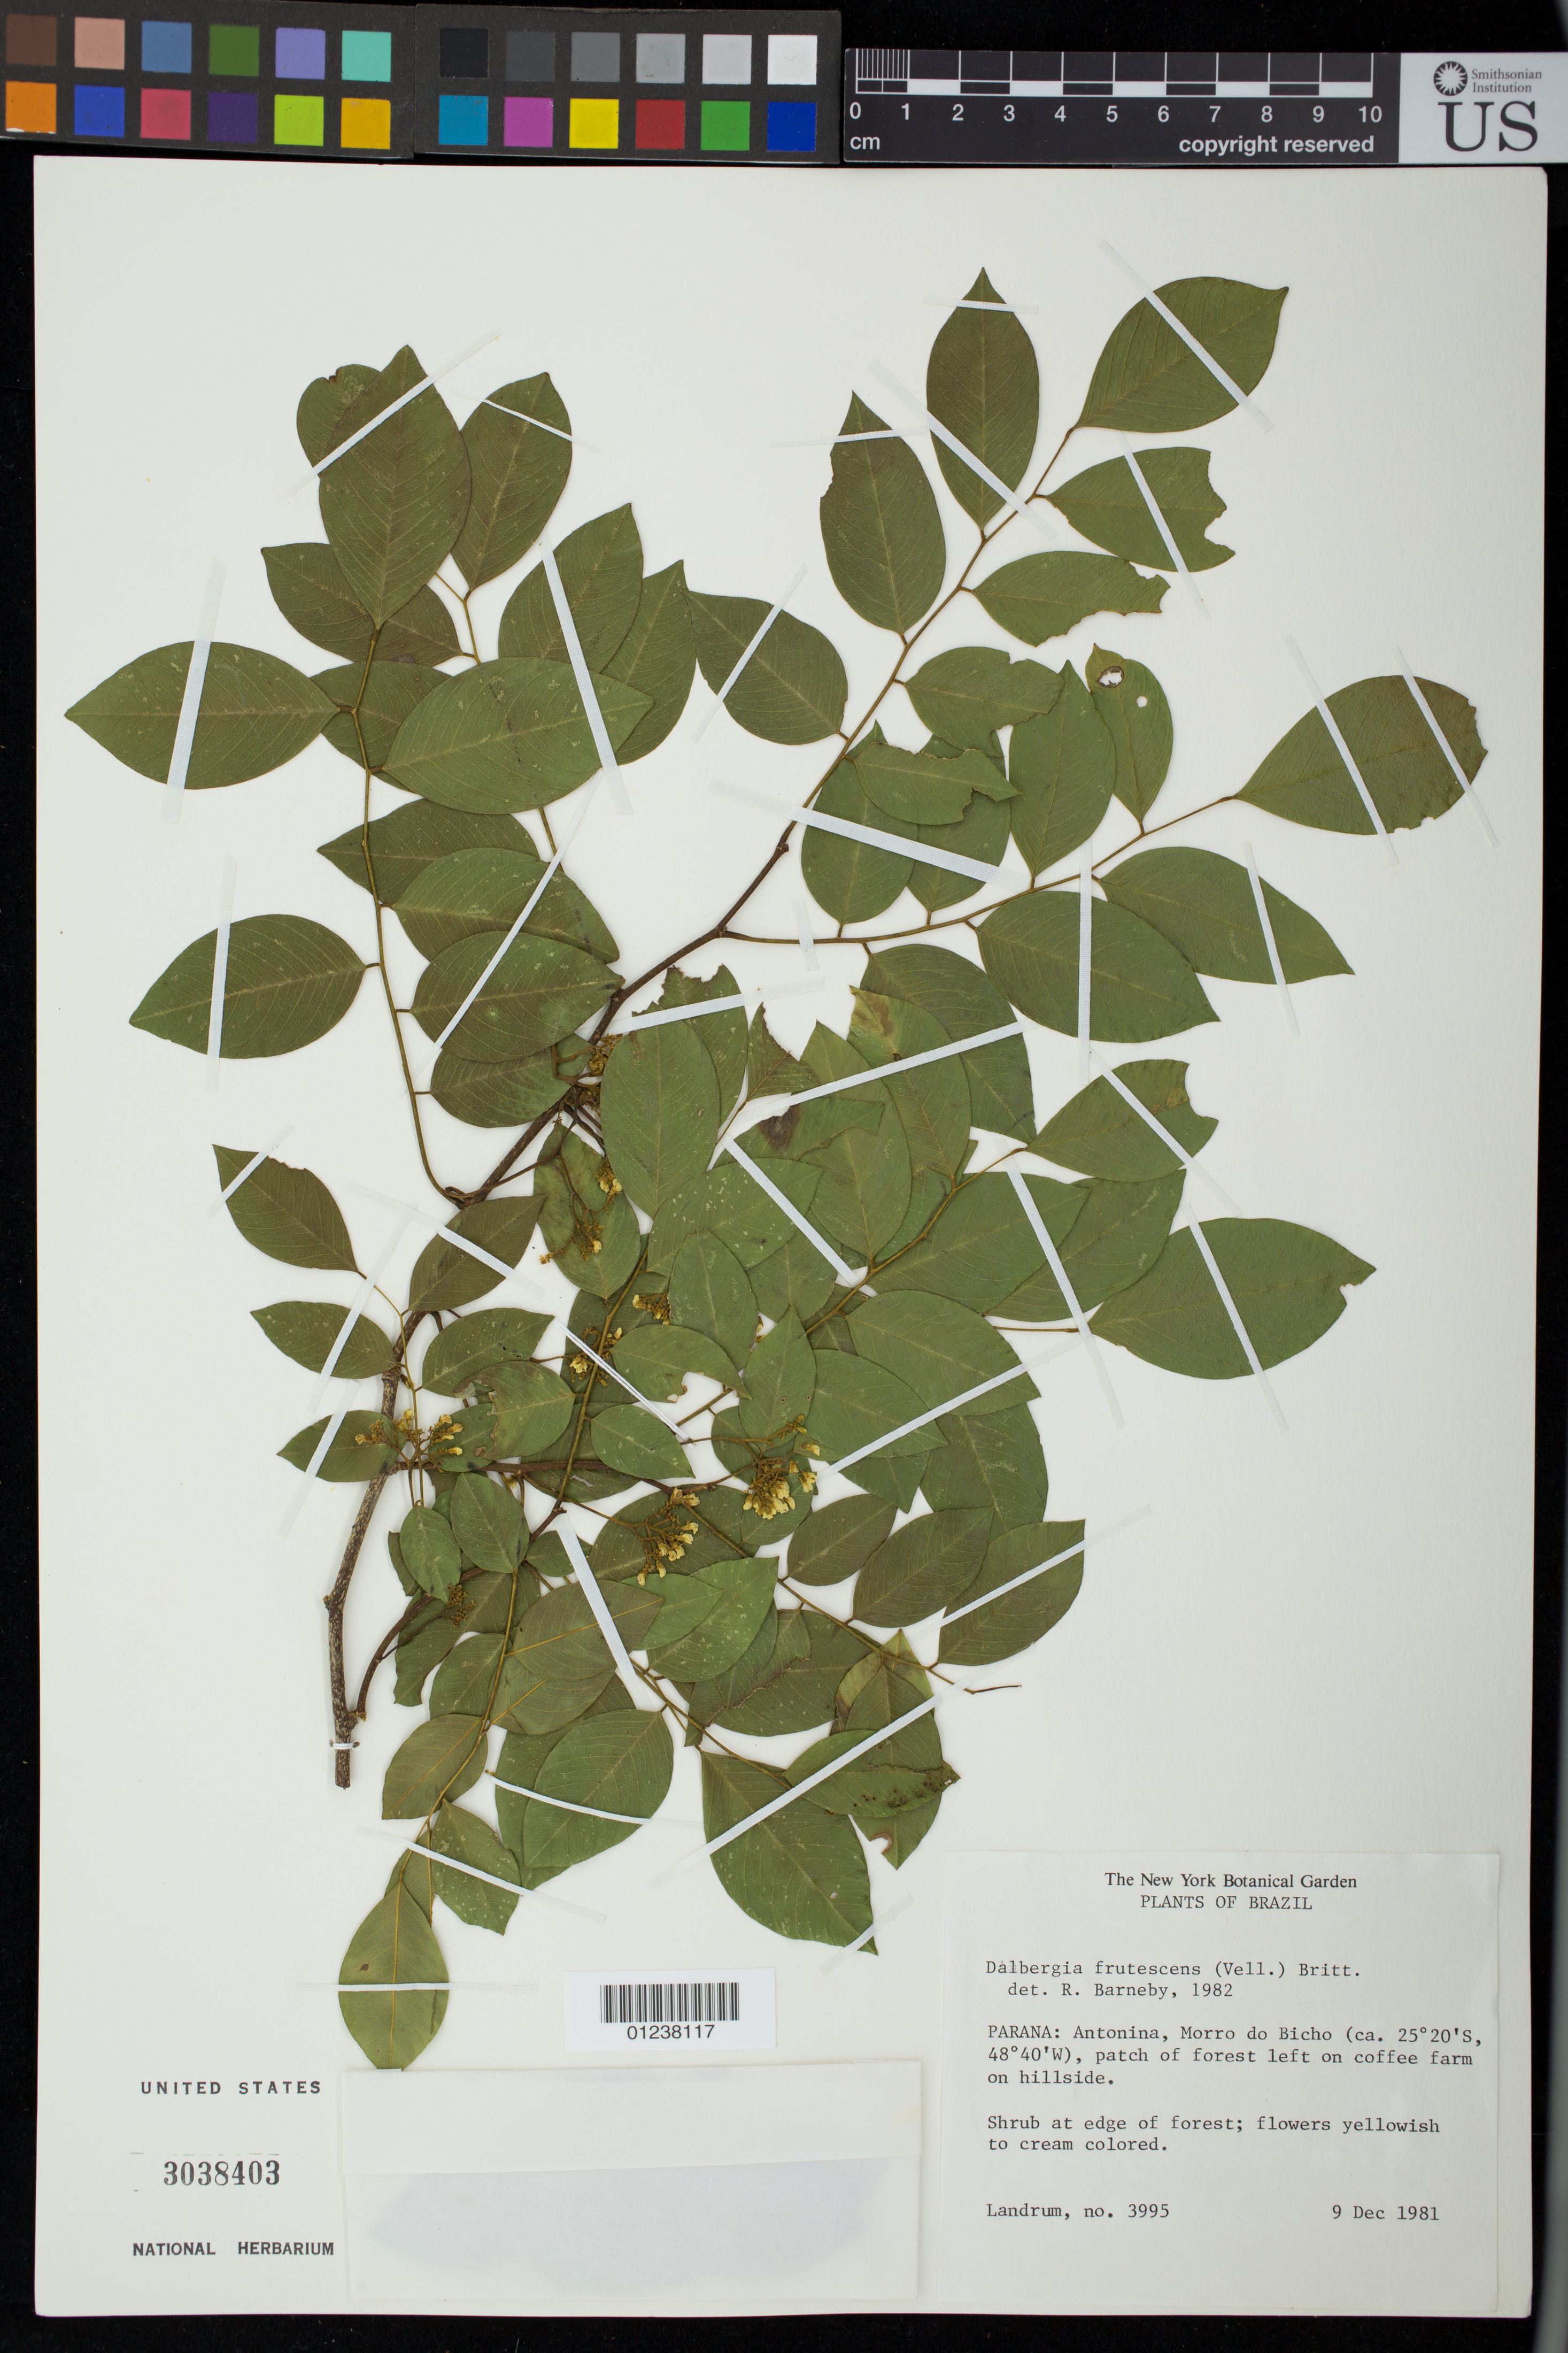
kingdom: Plantae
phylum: Tracheophyta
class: Magnoliopsida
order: Fabales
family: Fabaceae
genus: Dalbergia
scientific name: Dalbergia frutescens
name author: (Vell.) Britton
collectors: -. Landrum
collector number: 3995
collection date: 1981-12-09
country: Brazil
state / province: Paraná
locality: PARANA: Antonina, Morro do Bicho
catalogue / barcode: US 3038403